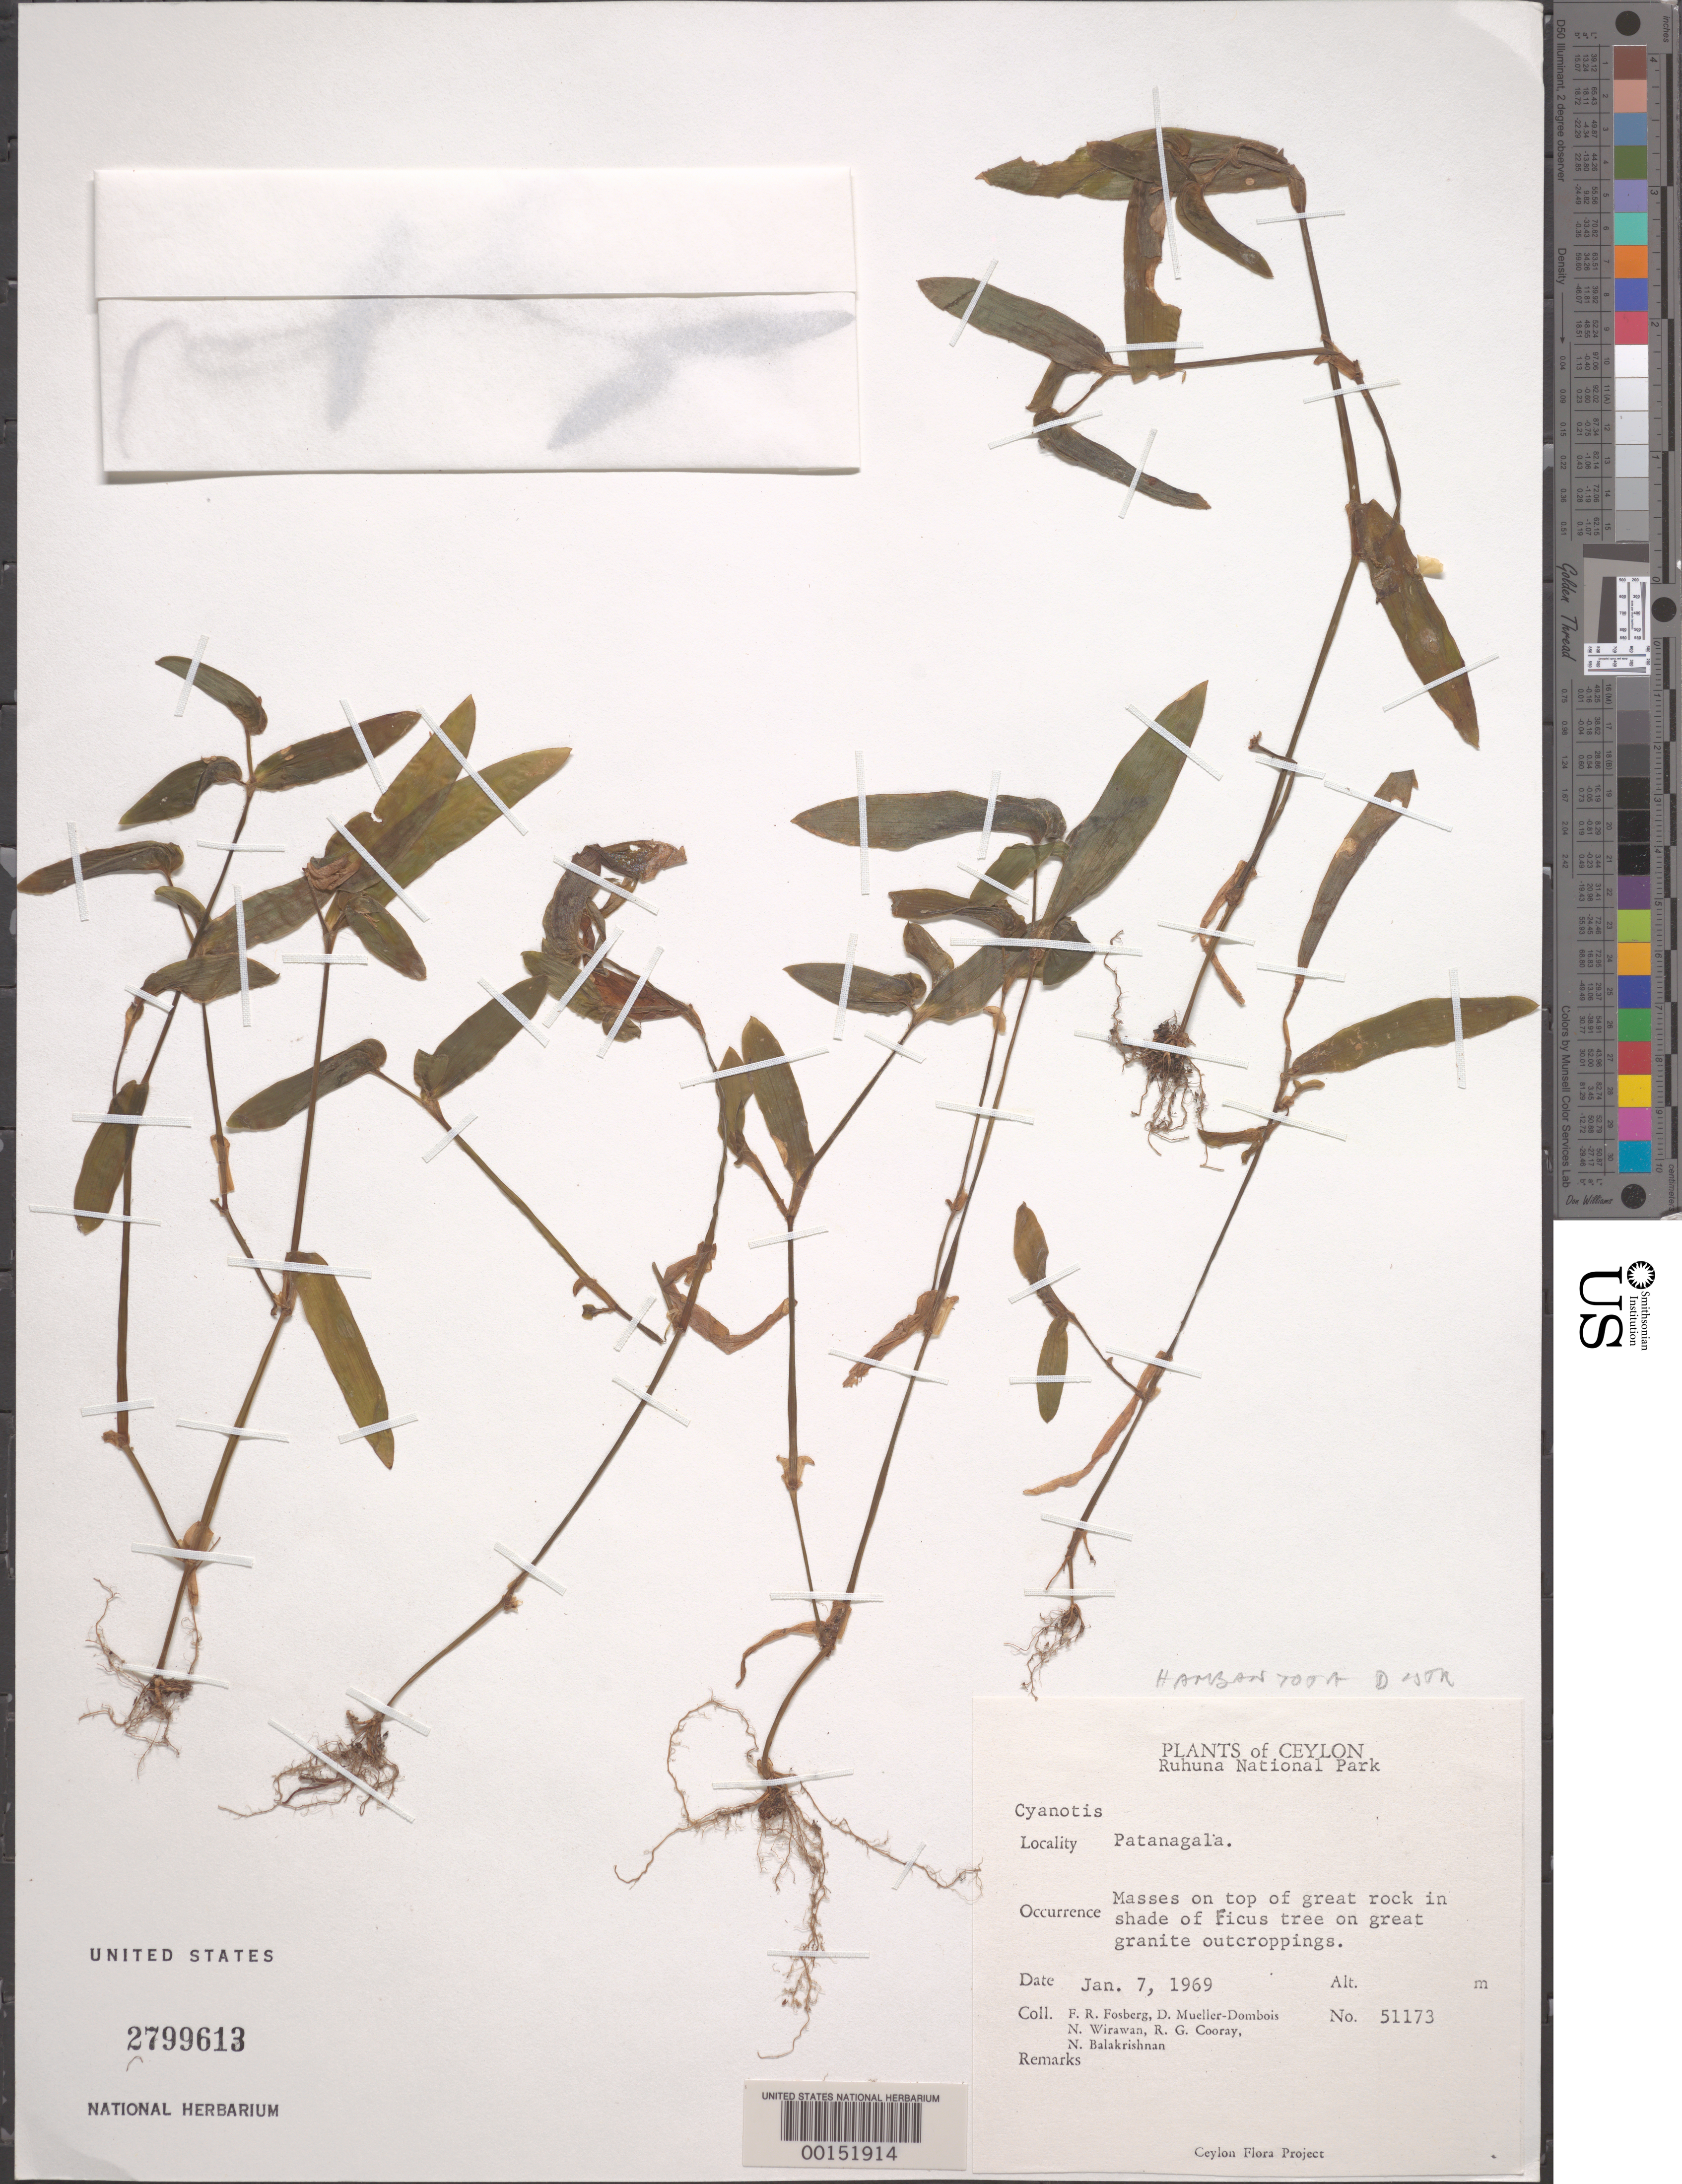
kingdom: Plantae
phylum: Tracheophyta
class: Liliopsida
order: Commelinales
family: Commelinaceae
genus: Cyanotis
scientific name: Cyanotis cristata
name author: (L.) D. Don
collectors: F. R. Fosberg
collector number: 51173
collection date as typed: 07 Jan 1969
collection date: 1969-01-07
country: Sri Lanka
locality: Patanagala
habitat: Shaded granite outcrops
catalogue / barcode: US 2799613